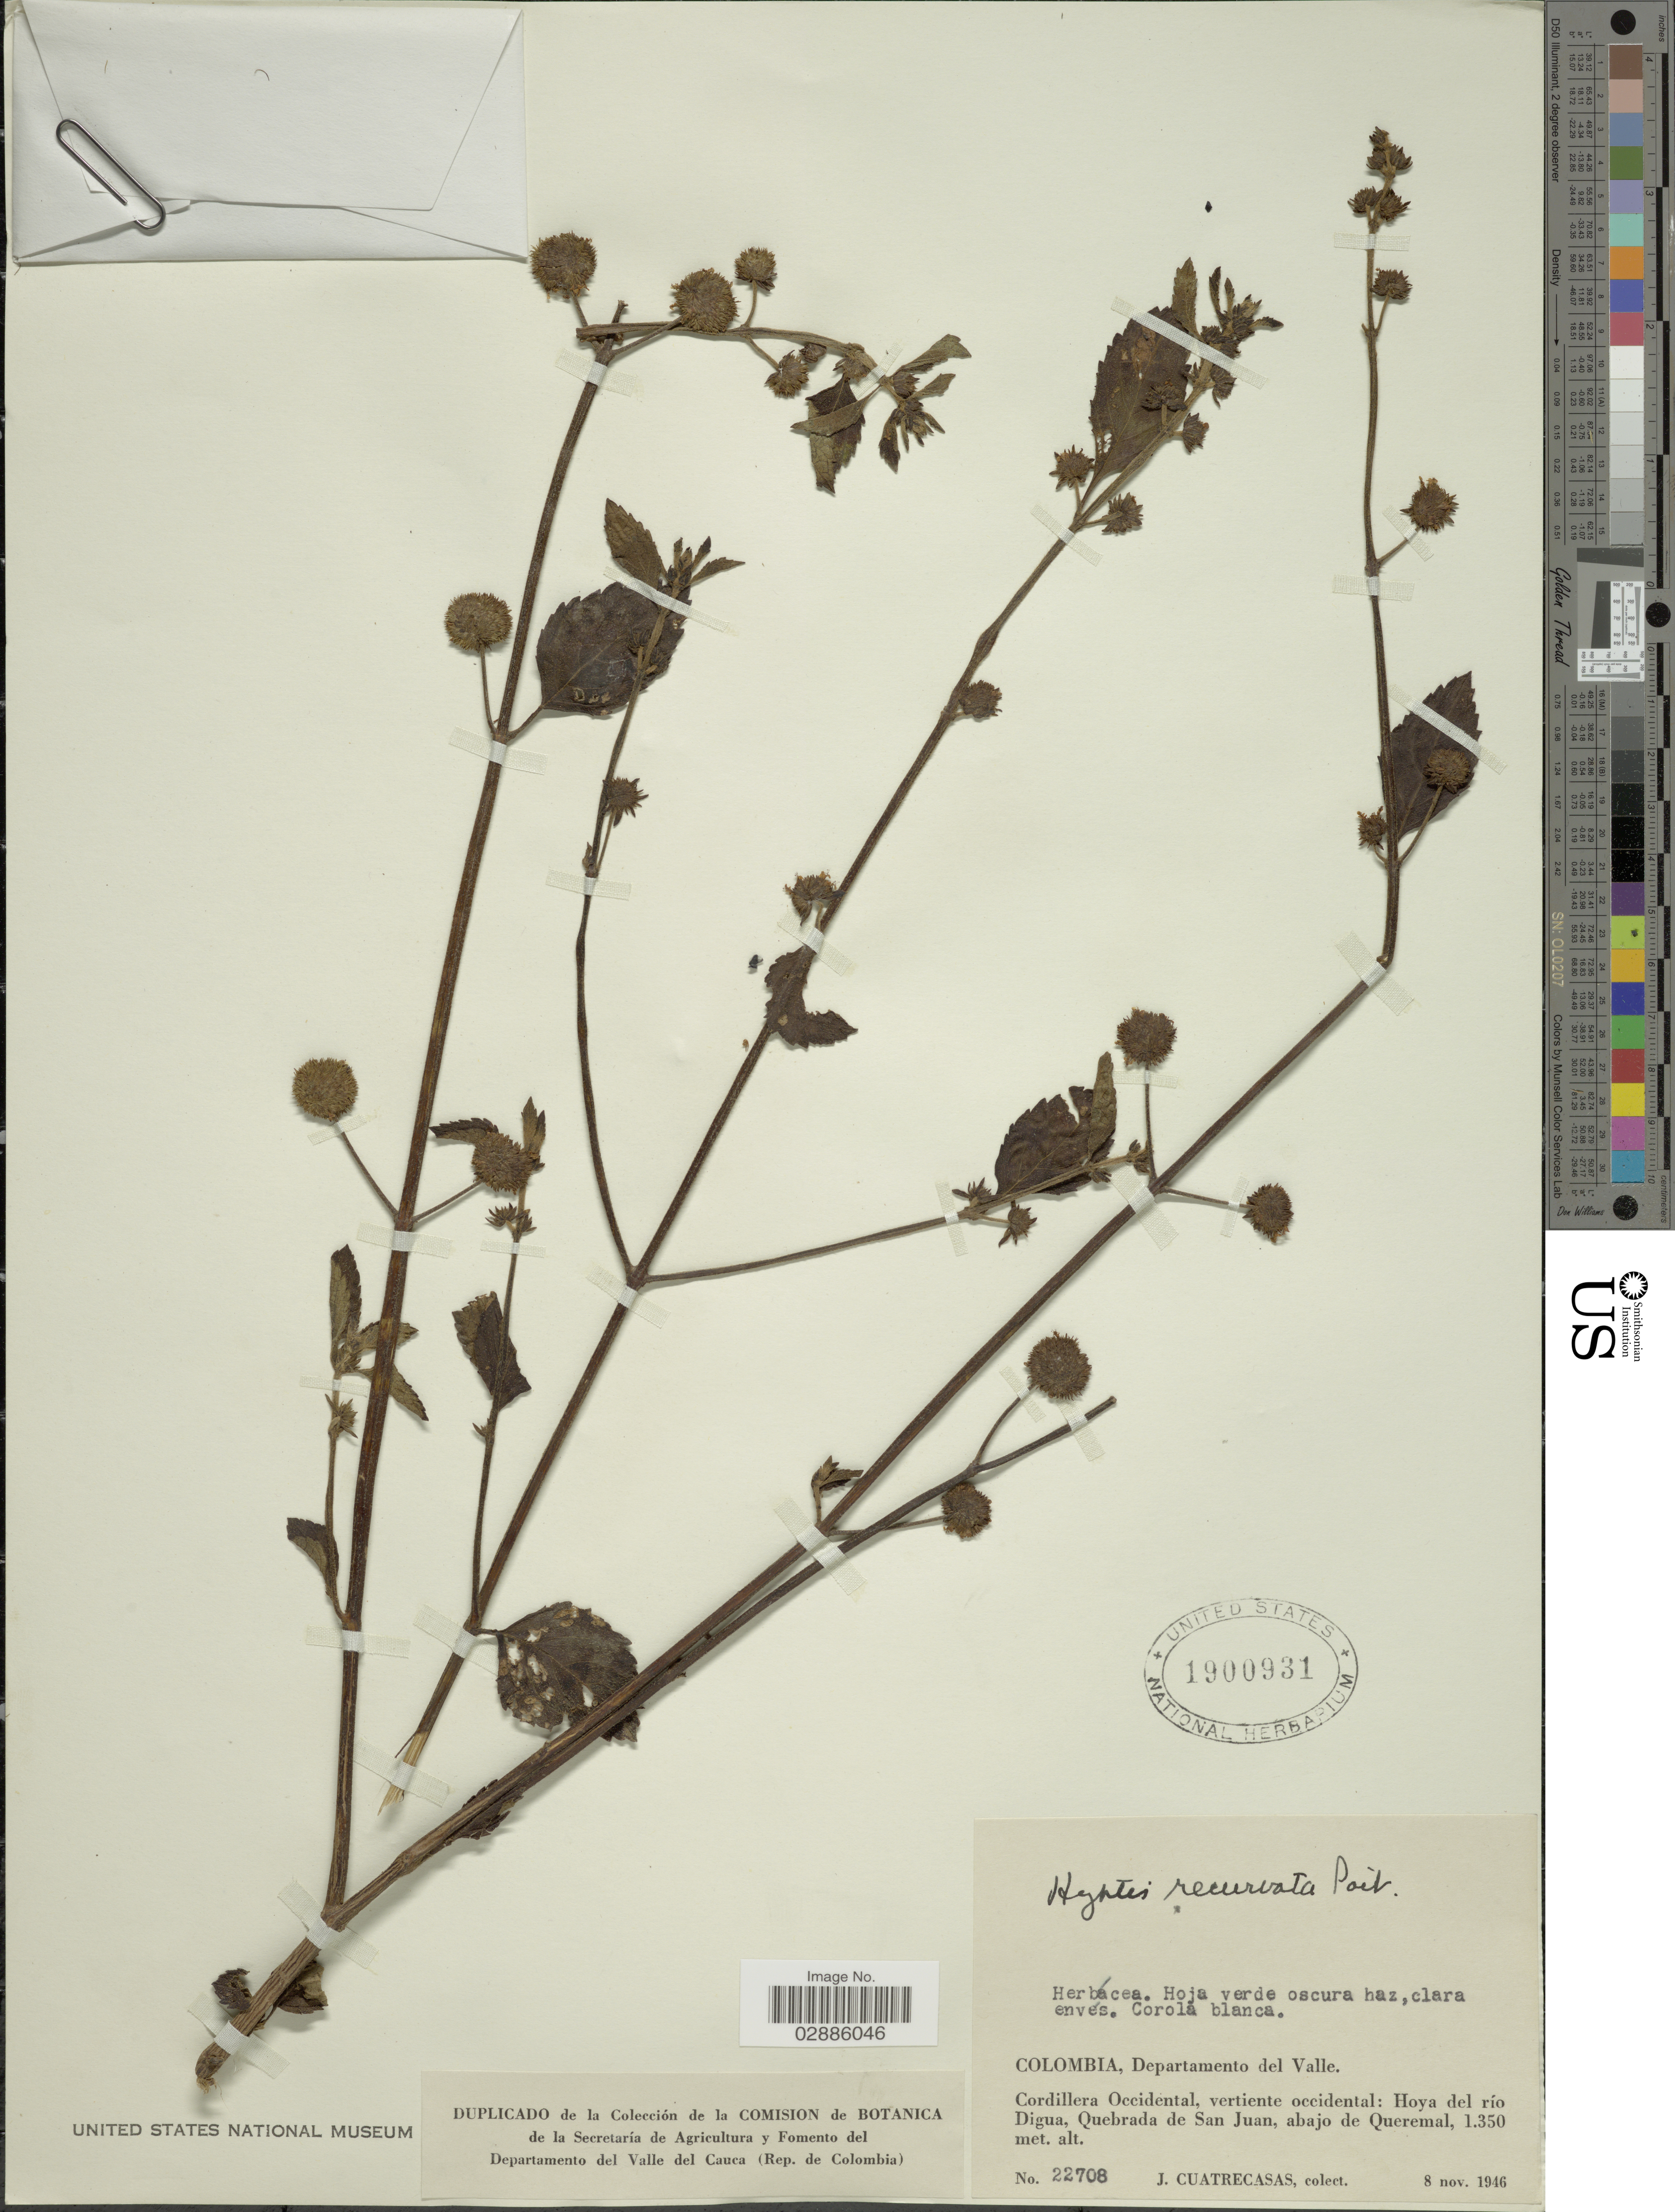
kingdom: Plantae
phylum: Tracheophyta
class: Magnoliopsida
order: Lamiales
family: Lamiaceae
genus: Hyptis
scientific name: Hyptis recurvata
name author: Poit.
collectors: J. Cuatrecasas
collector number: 22708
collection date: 1946-11-08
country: Colombia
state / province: Valle del Cauca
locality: Departamento del Valle, Cordillera Occidental, vertiente occidental: Hoya del río Digua, Quebrada de San Juan, abajo de Queremal.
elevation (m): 1350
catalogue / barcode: US 1900931